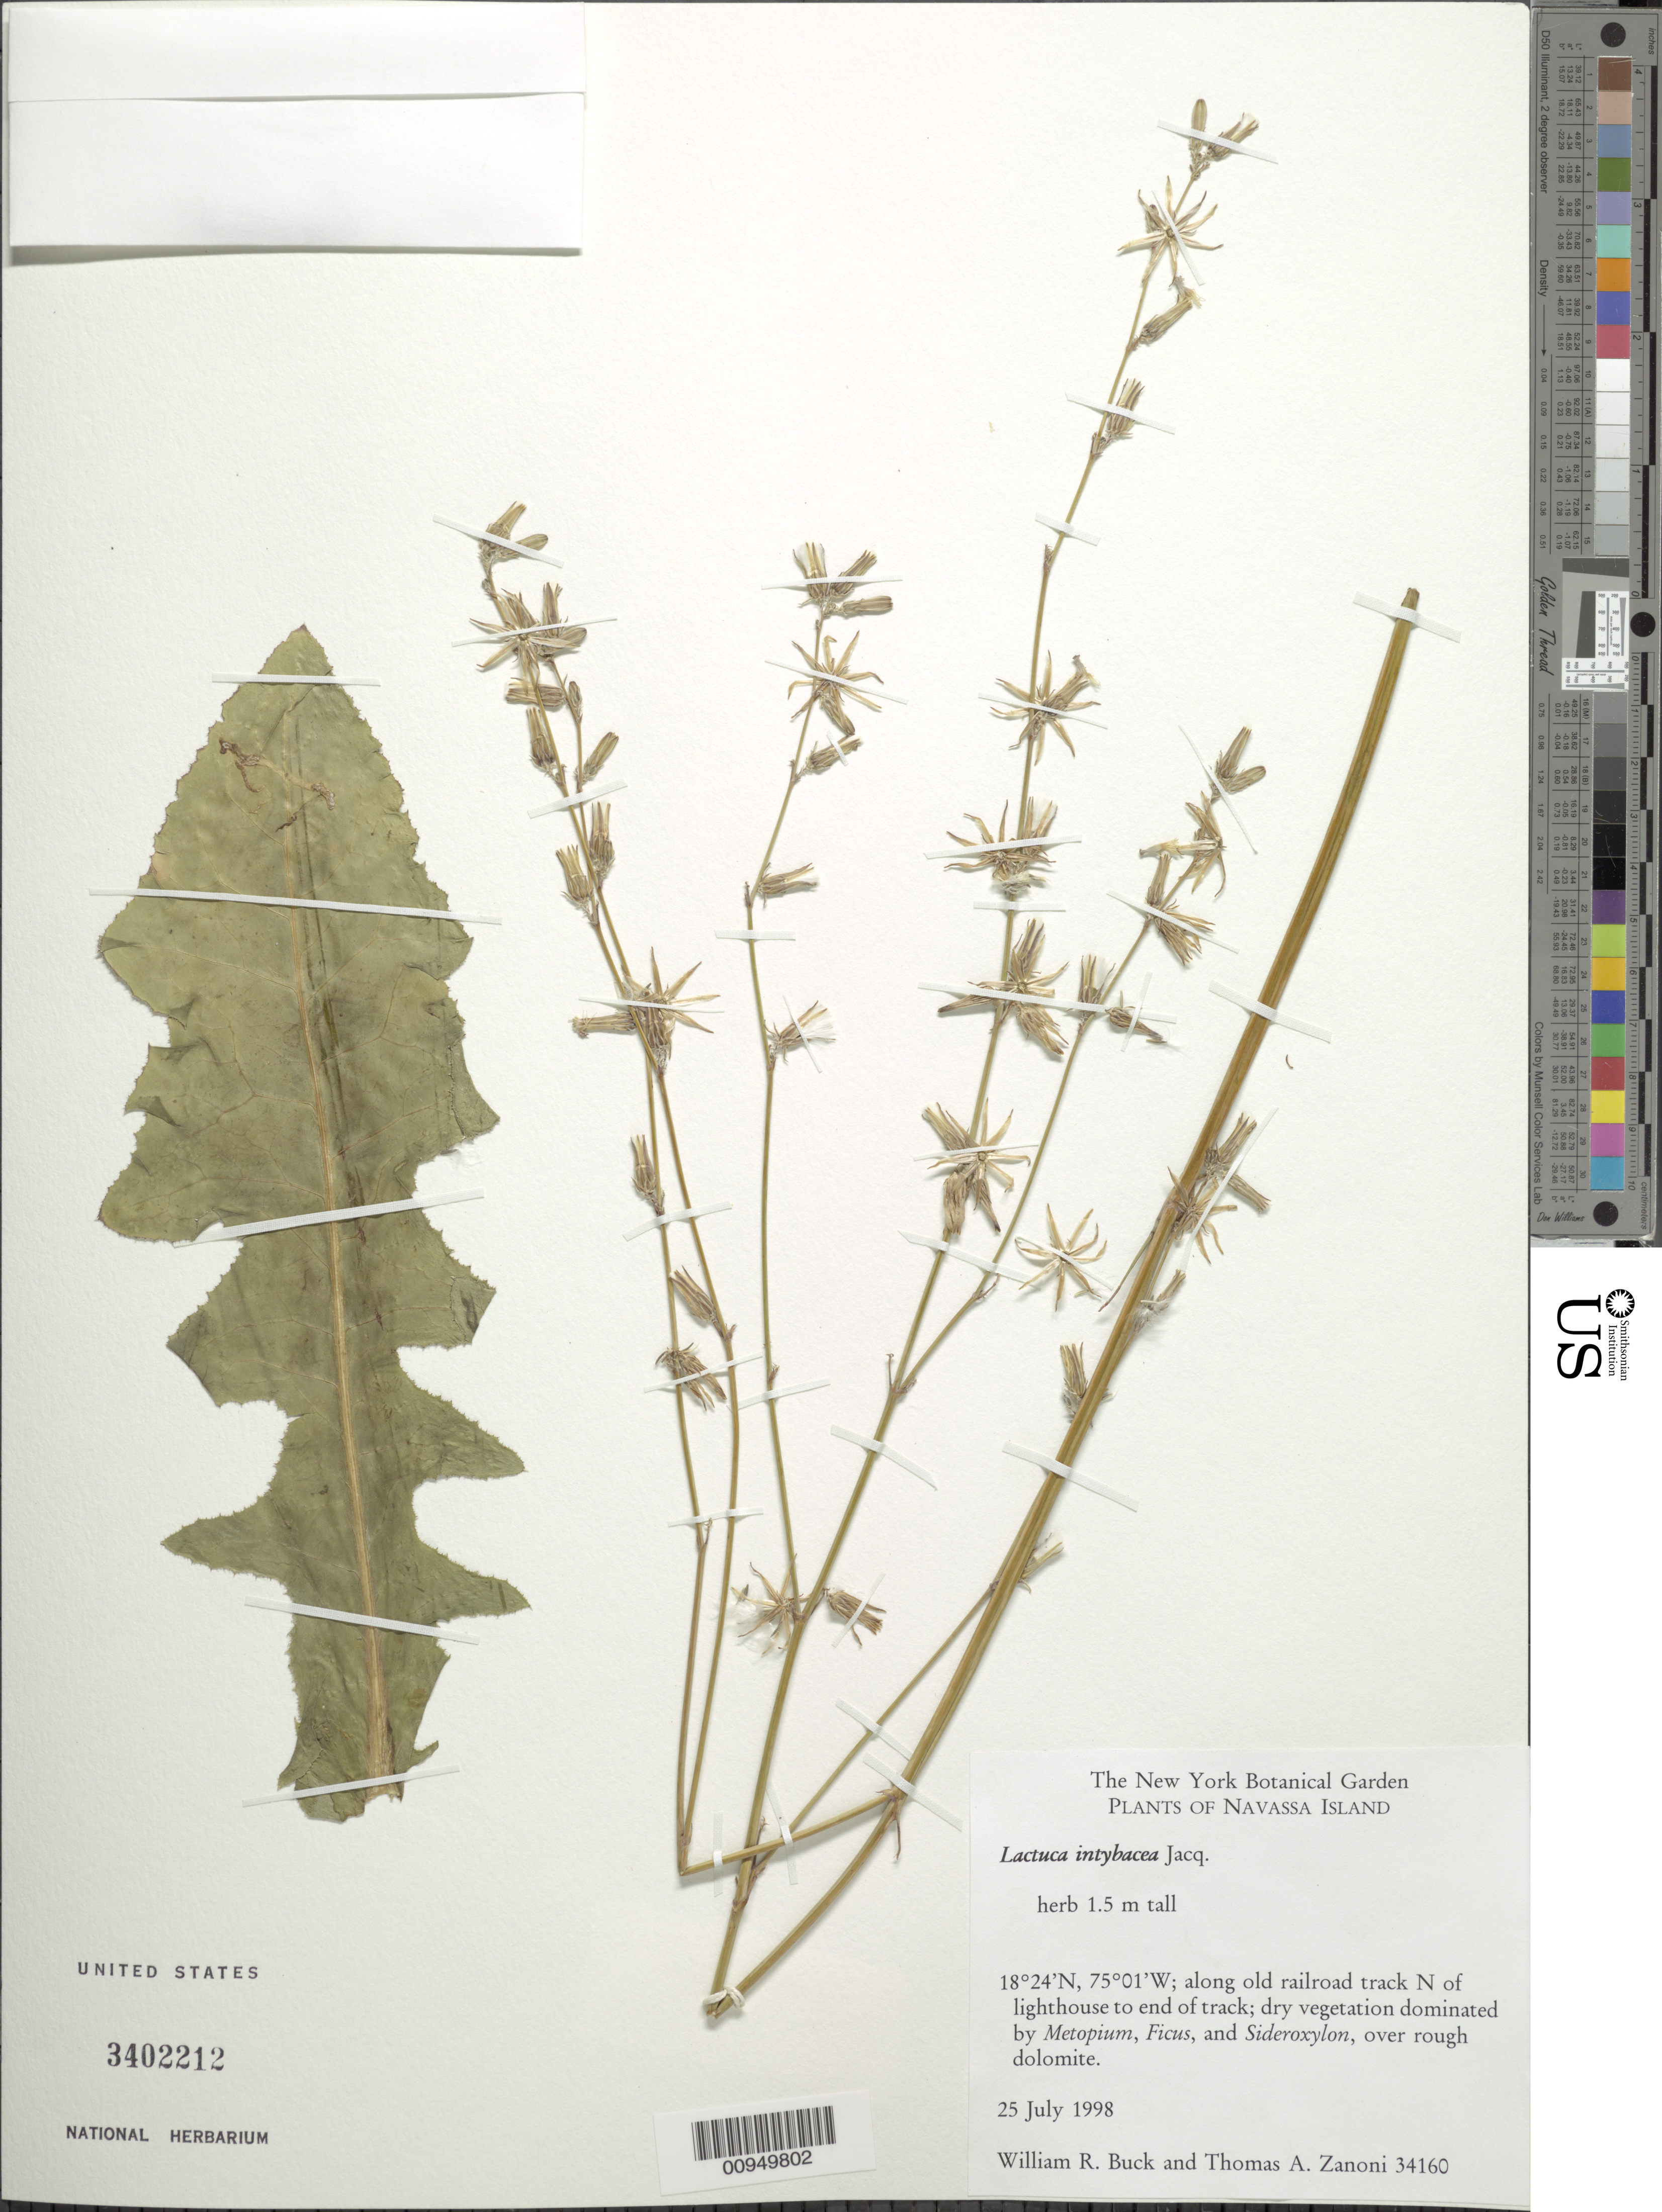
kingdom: Plantae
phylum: Tracheophyta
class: Magnoliopsida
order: Asterales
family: Asteraceae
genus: Launaea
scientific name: Launaea intybacea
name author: (Jacq.) Beauverd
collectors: W. R. Buck & T. A. Zanoni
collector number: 34160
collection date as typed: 25 Jul 1998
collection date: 1998-07-25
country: Navassa Island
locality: Along old railroad track N of lighthouse to end of track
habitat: Along railroad track, dry vegetation dominated by Metopium, Ficus, and Sideroxylon, over rough dolomite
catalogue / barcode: US 3402212